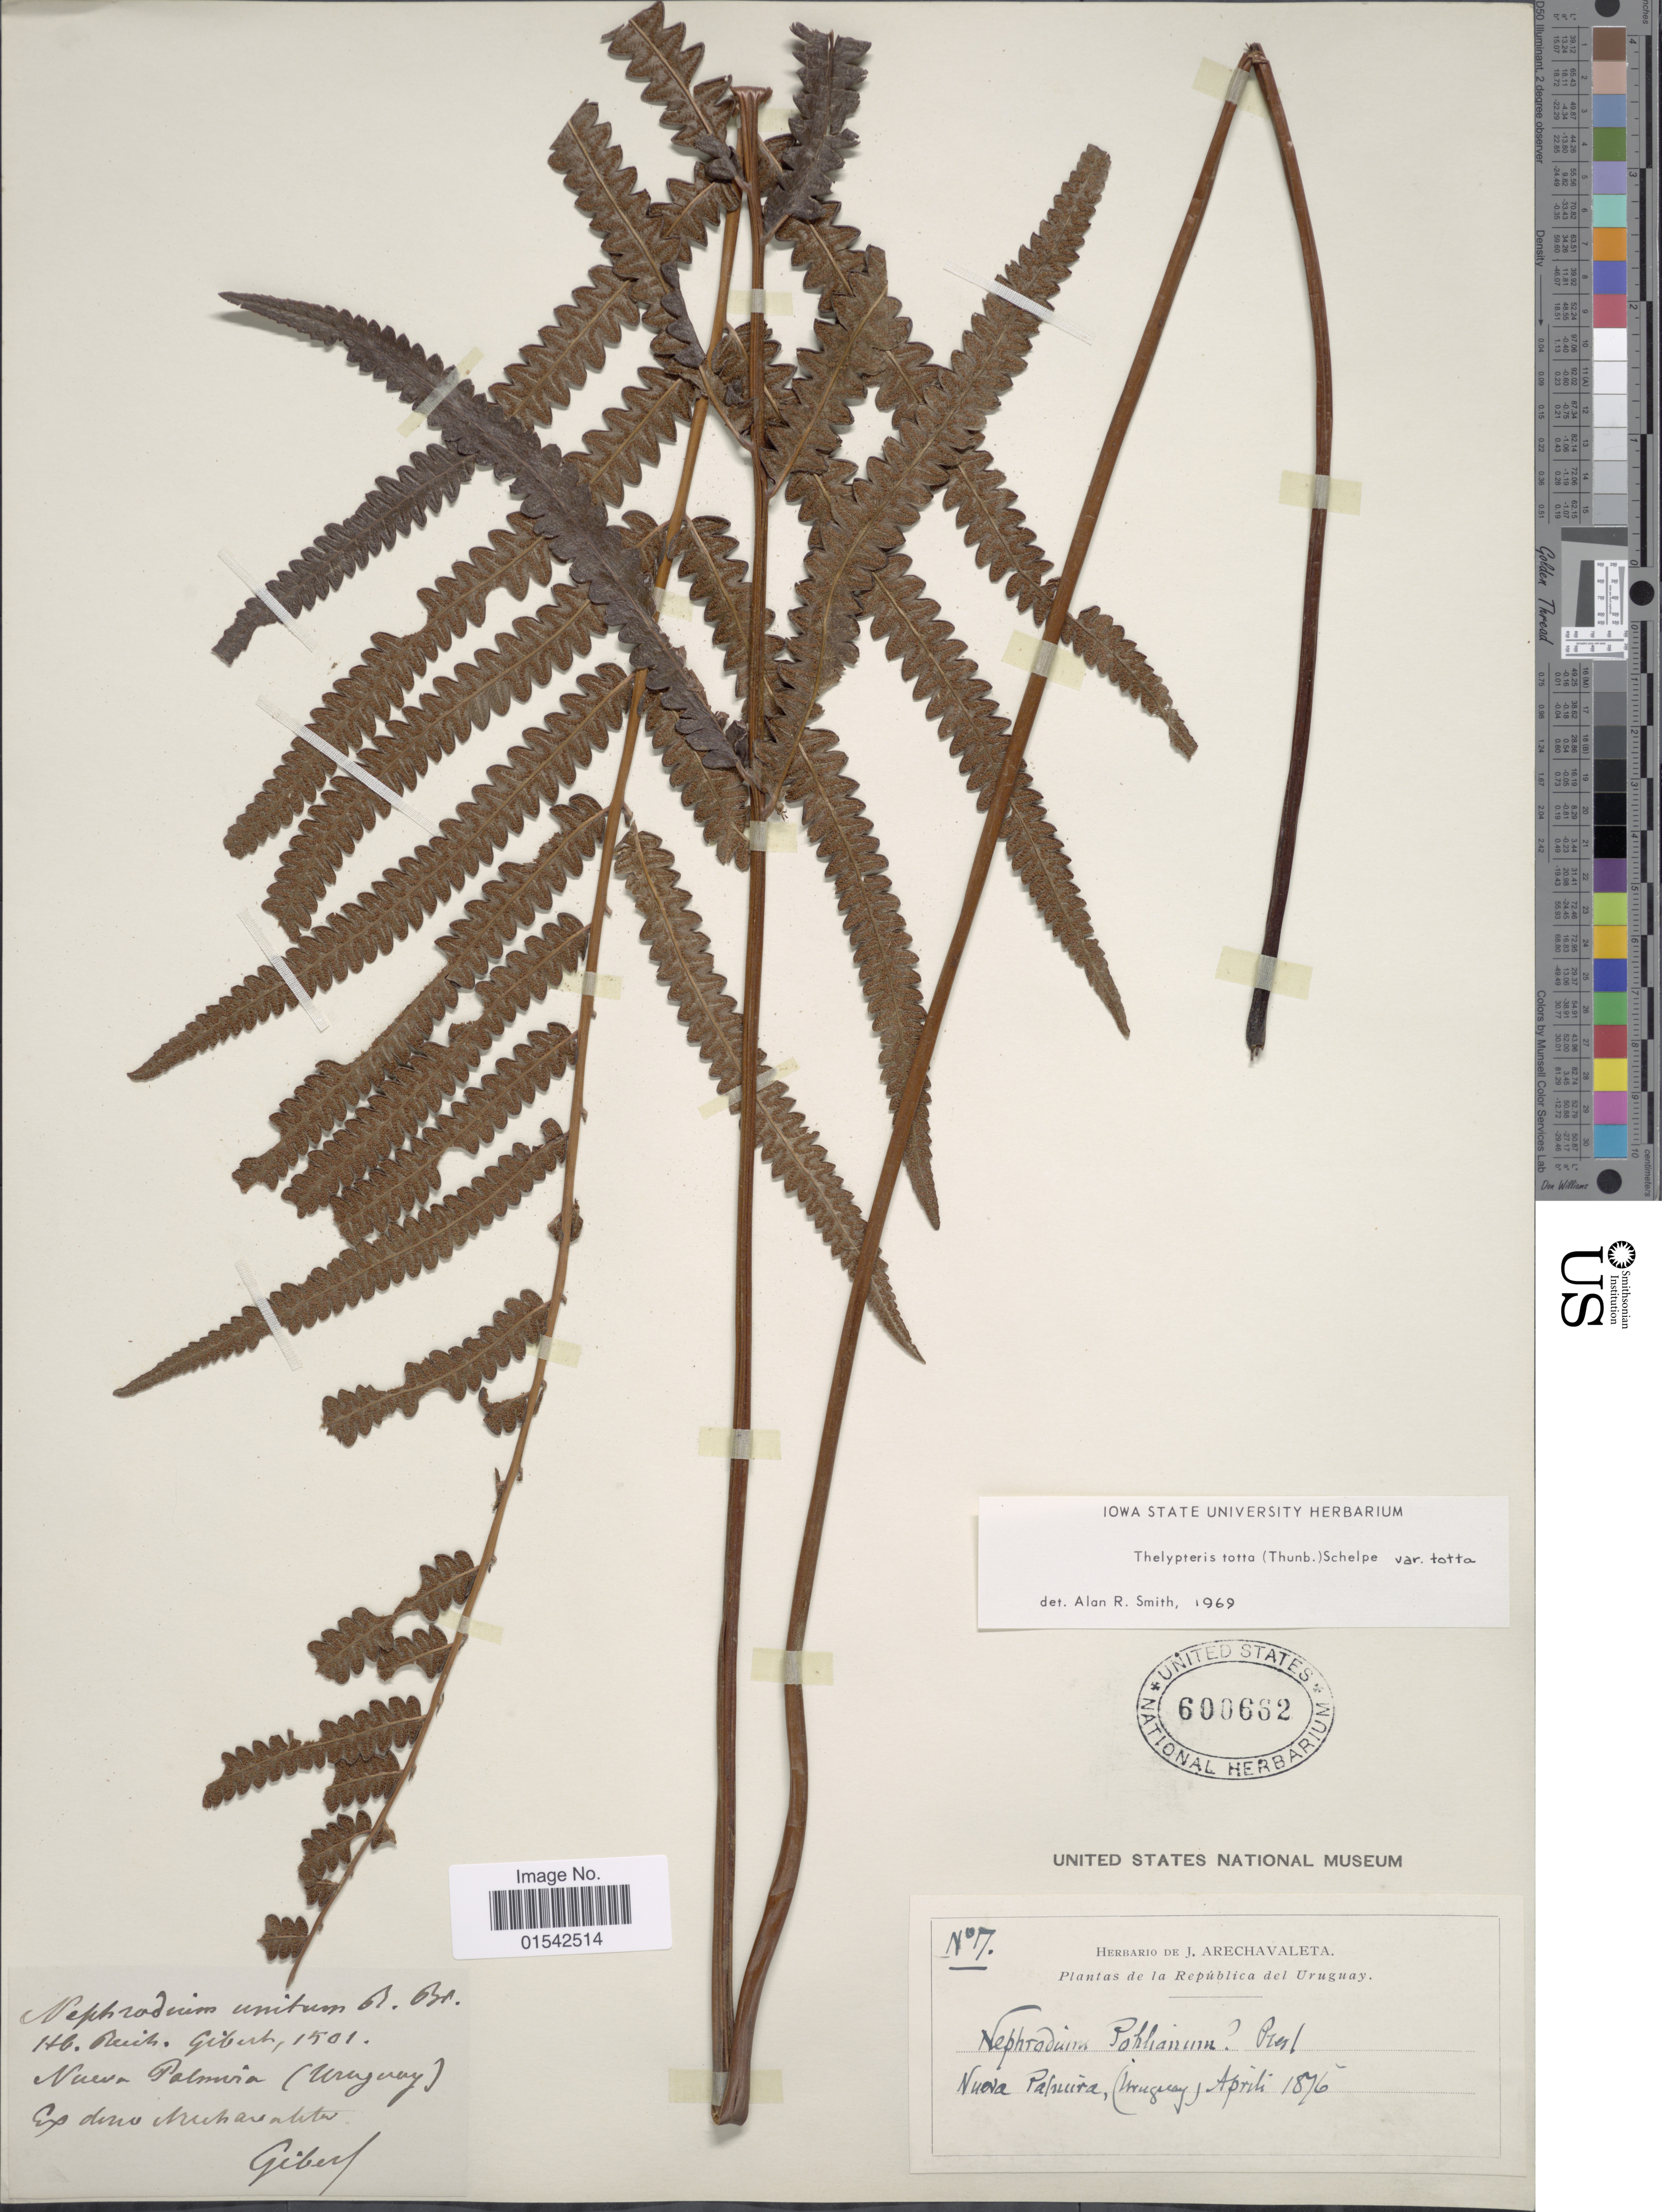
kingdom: Plantae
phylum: Tracheophyta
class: Polypodiopsida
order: Polypodiales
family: Thelypteridaceae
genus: Cyclosorus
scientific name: Cyclosorus interruptus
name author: (Willd.) H. Itô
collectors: Gibert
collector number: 1501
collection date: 1876-04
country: Uruguay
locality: Nueva Palmira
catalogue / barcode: US 600662